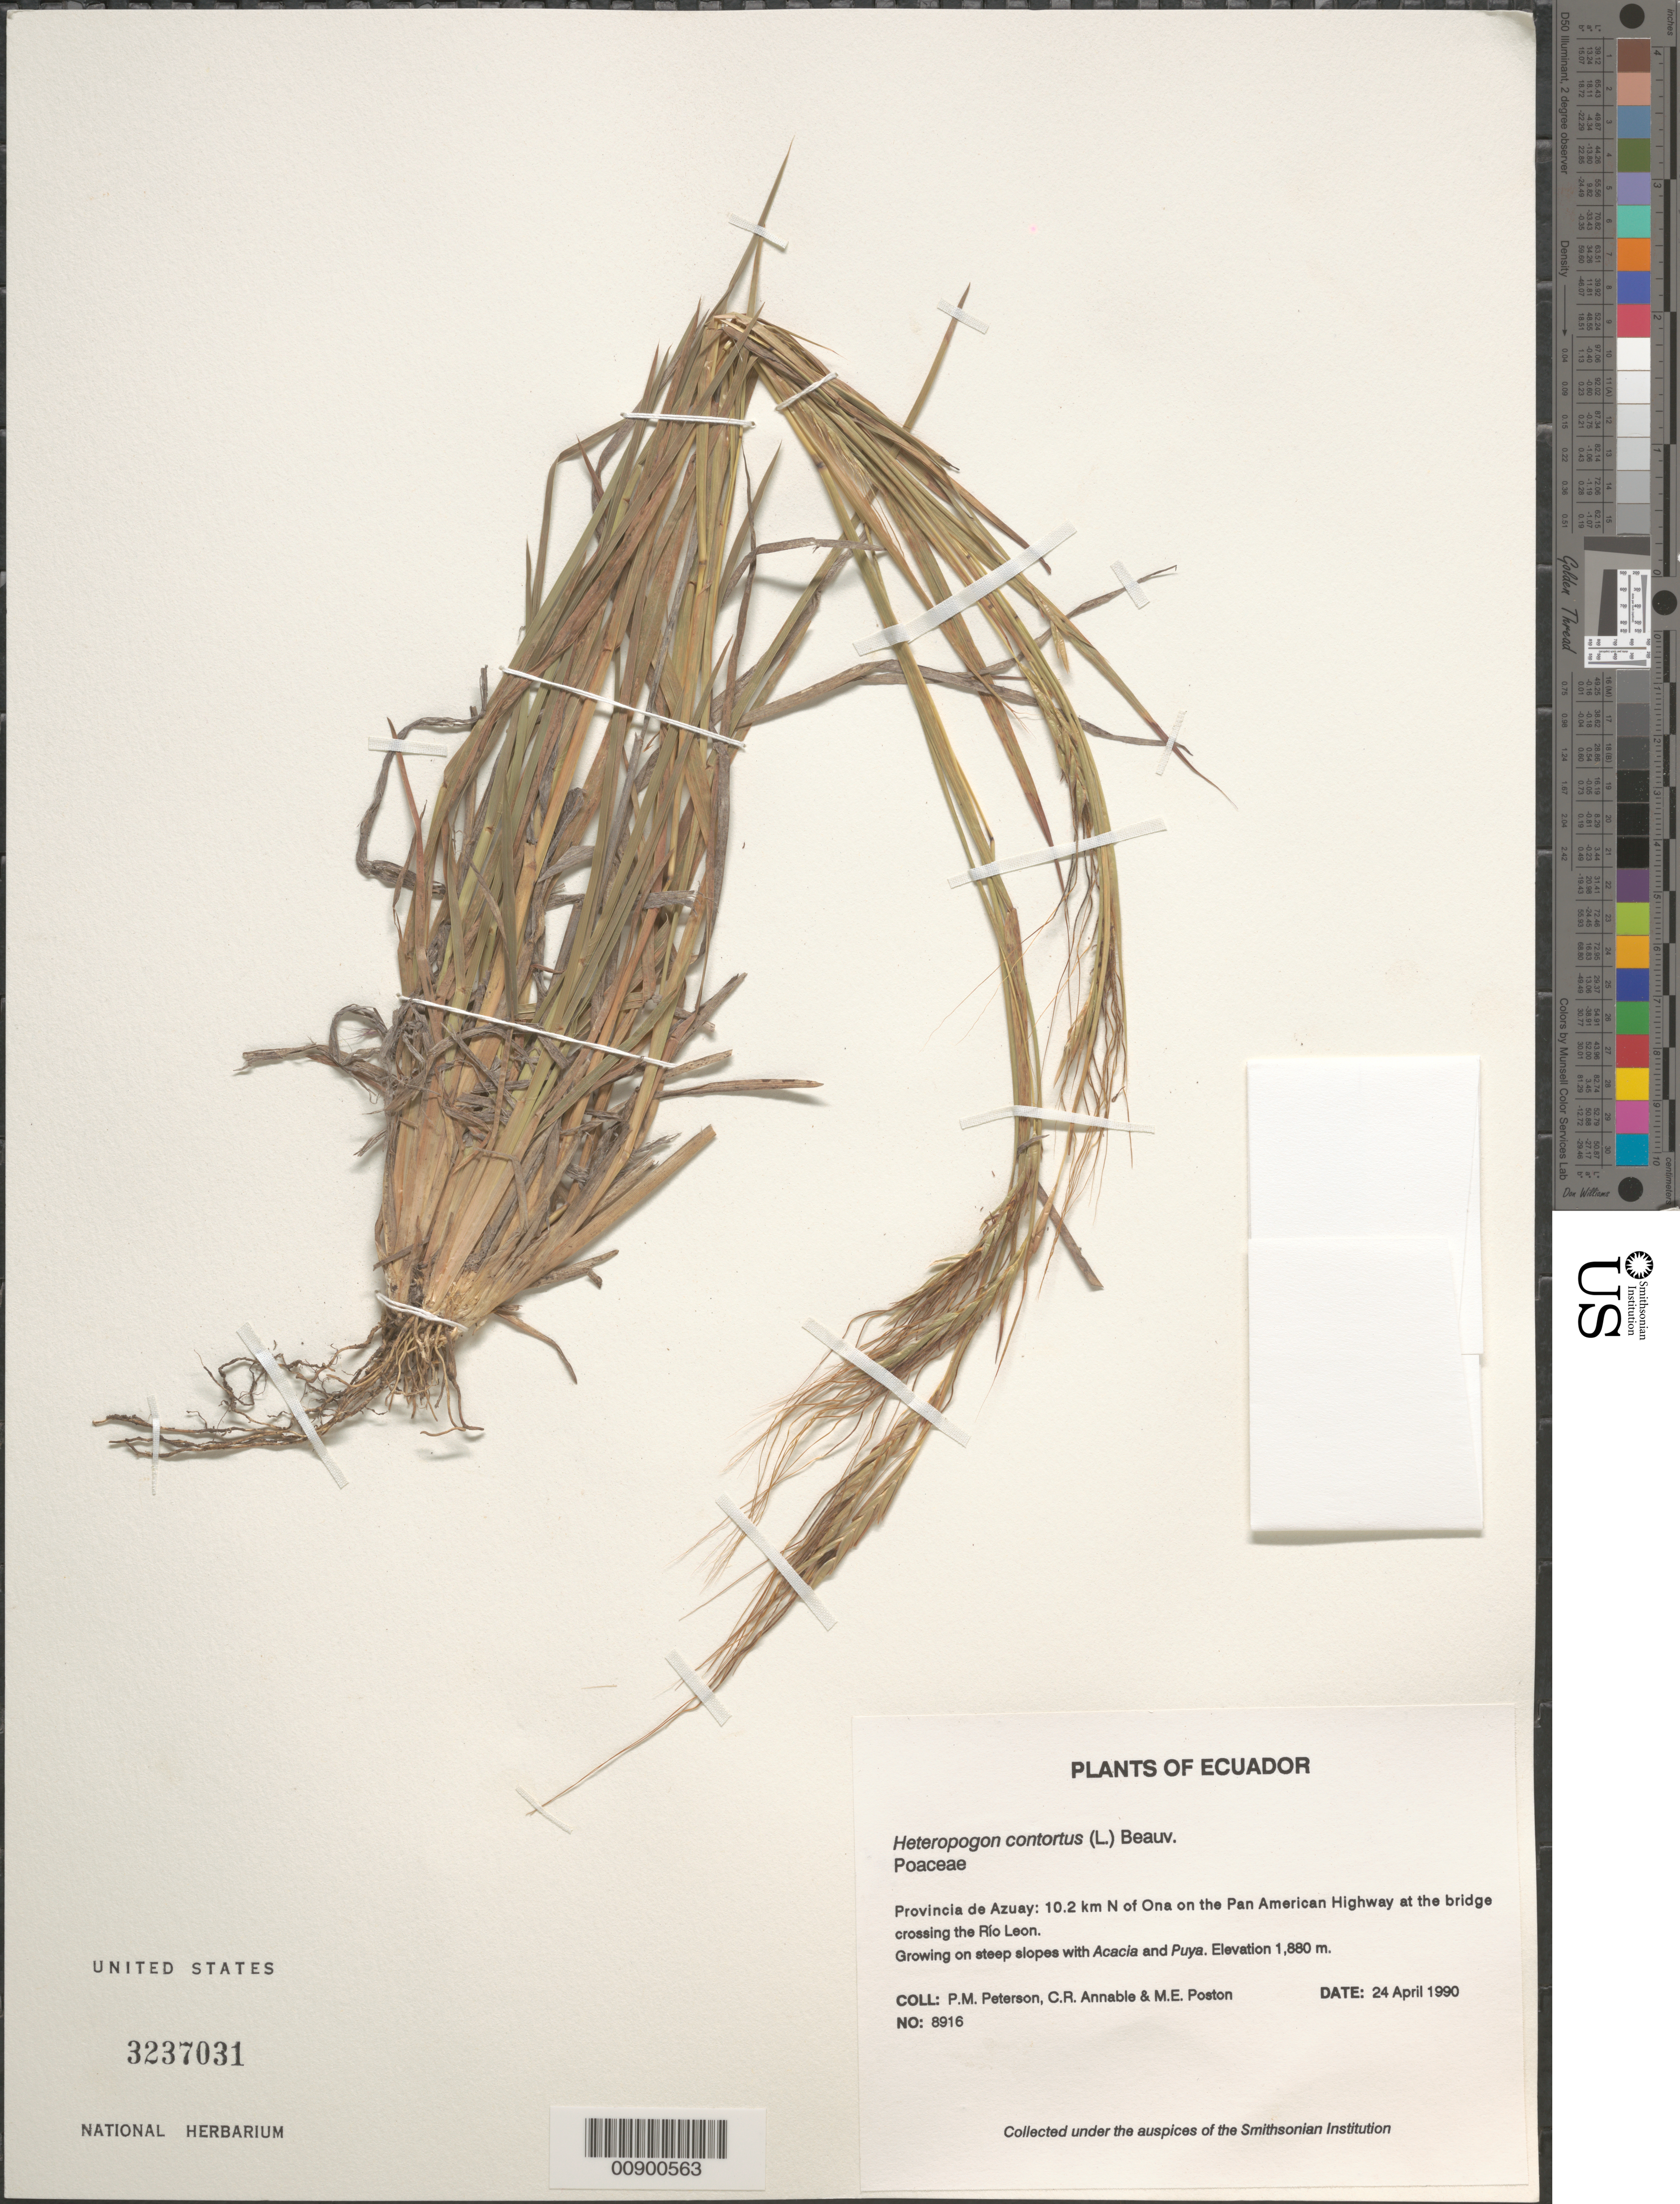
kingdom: Plantae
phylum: Tracheophyta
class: Liliopsida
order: Poales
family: Poaceae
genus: Heteropogon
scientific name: Heteropogon contortus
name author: (L.) P. Beauv. ex Roem. & Schult.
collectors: P. M. Peterson, C. R. Annable & M. Poston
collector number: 08916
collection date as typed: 24 Apr 1990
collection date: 1990-04-24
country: Ecuador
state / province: Azuay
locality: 10.2 km N of Ona on the Pan American Highway at the bridge crossing the Rio Leon.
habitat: Growing on steep slopes with Acacia and Puya.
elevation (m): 1880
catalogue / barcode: US 3237031